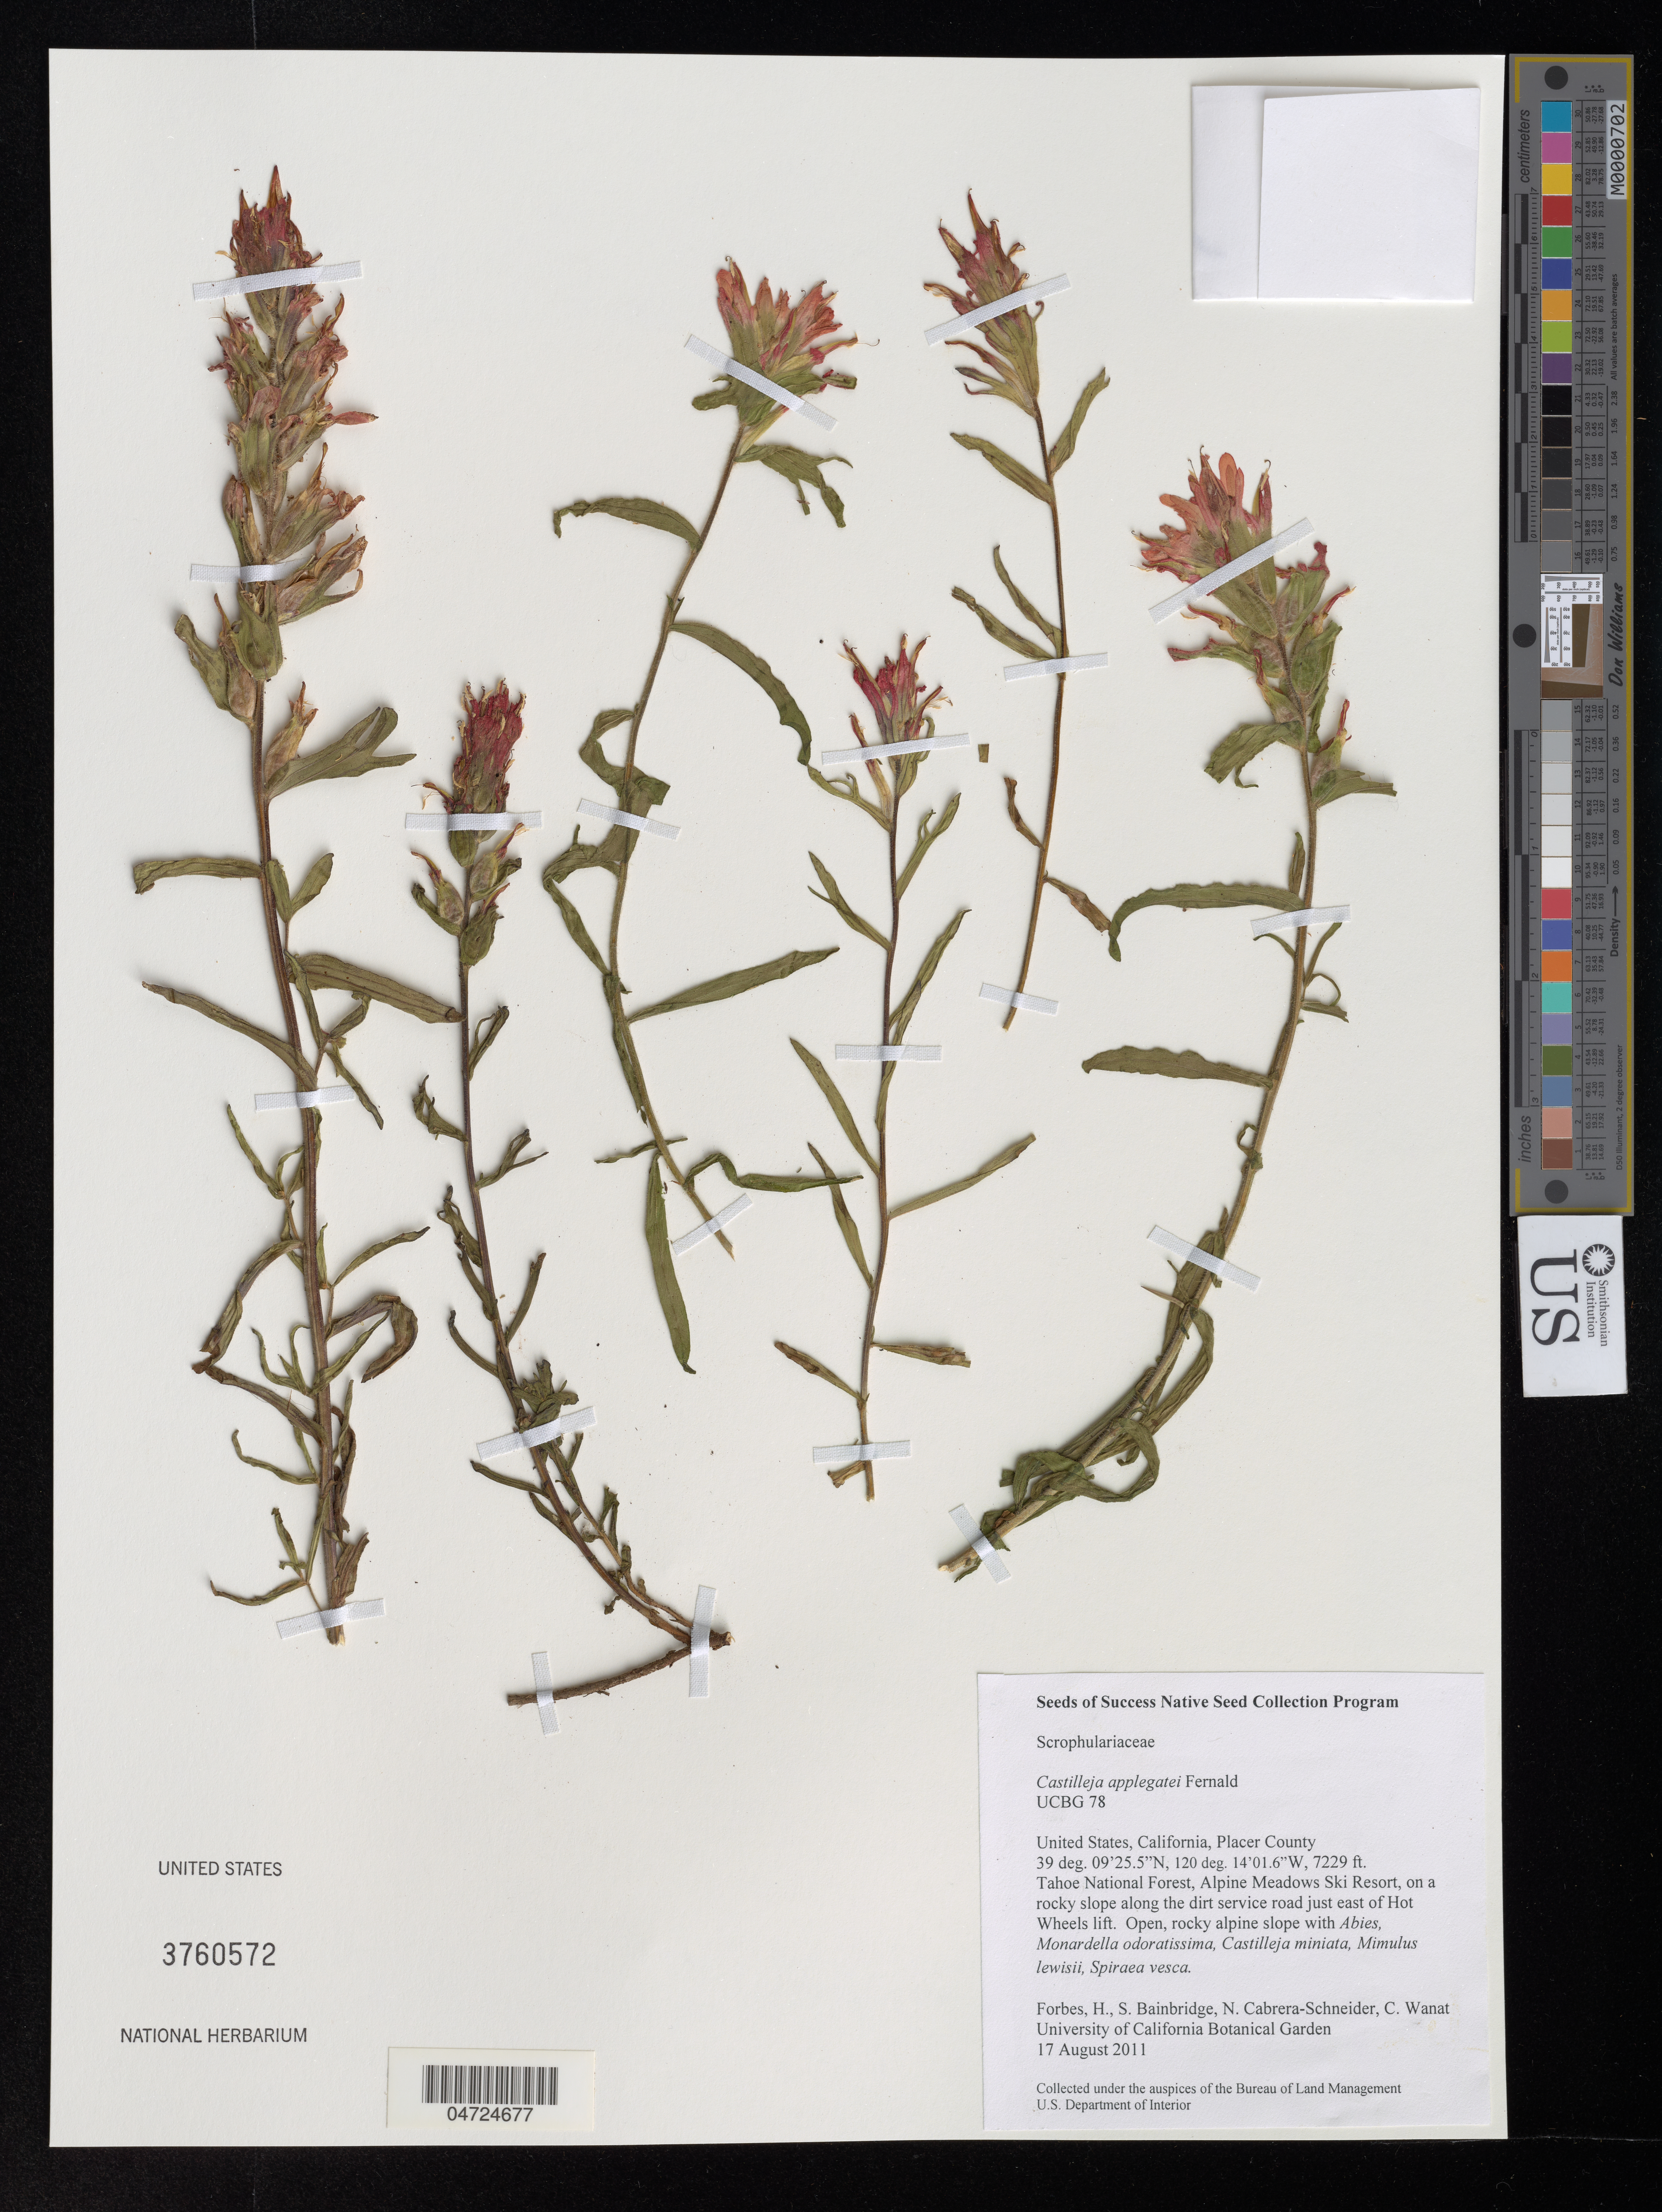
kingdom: Plantae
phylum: Tracheophyta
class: Magnoliopsida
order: Lamiales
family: Orobanchaceae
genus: Castilleja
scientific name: Castilleja applegatei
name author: Fernald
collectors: H. Forbes & S. Bainbridge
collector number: UCBG 78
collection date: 2011-08-17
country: United States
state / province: California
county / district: Placer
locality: Placer County. Tahoe National Forest, Alpine Meadows Ski Resort, on a rocky slope along the dirt service road just east of Hot Wheels lift.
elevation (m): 2203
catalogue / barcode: US 3760572